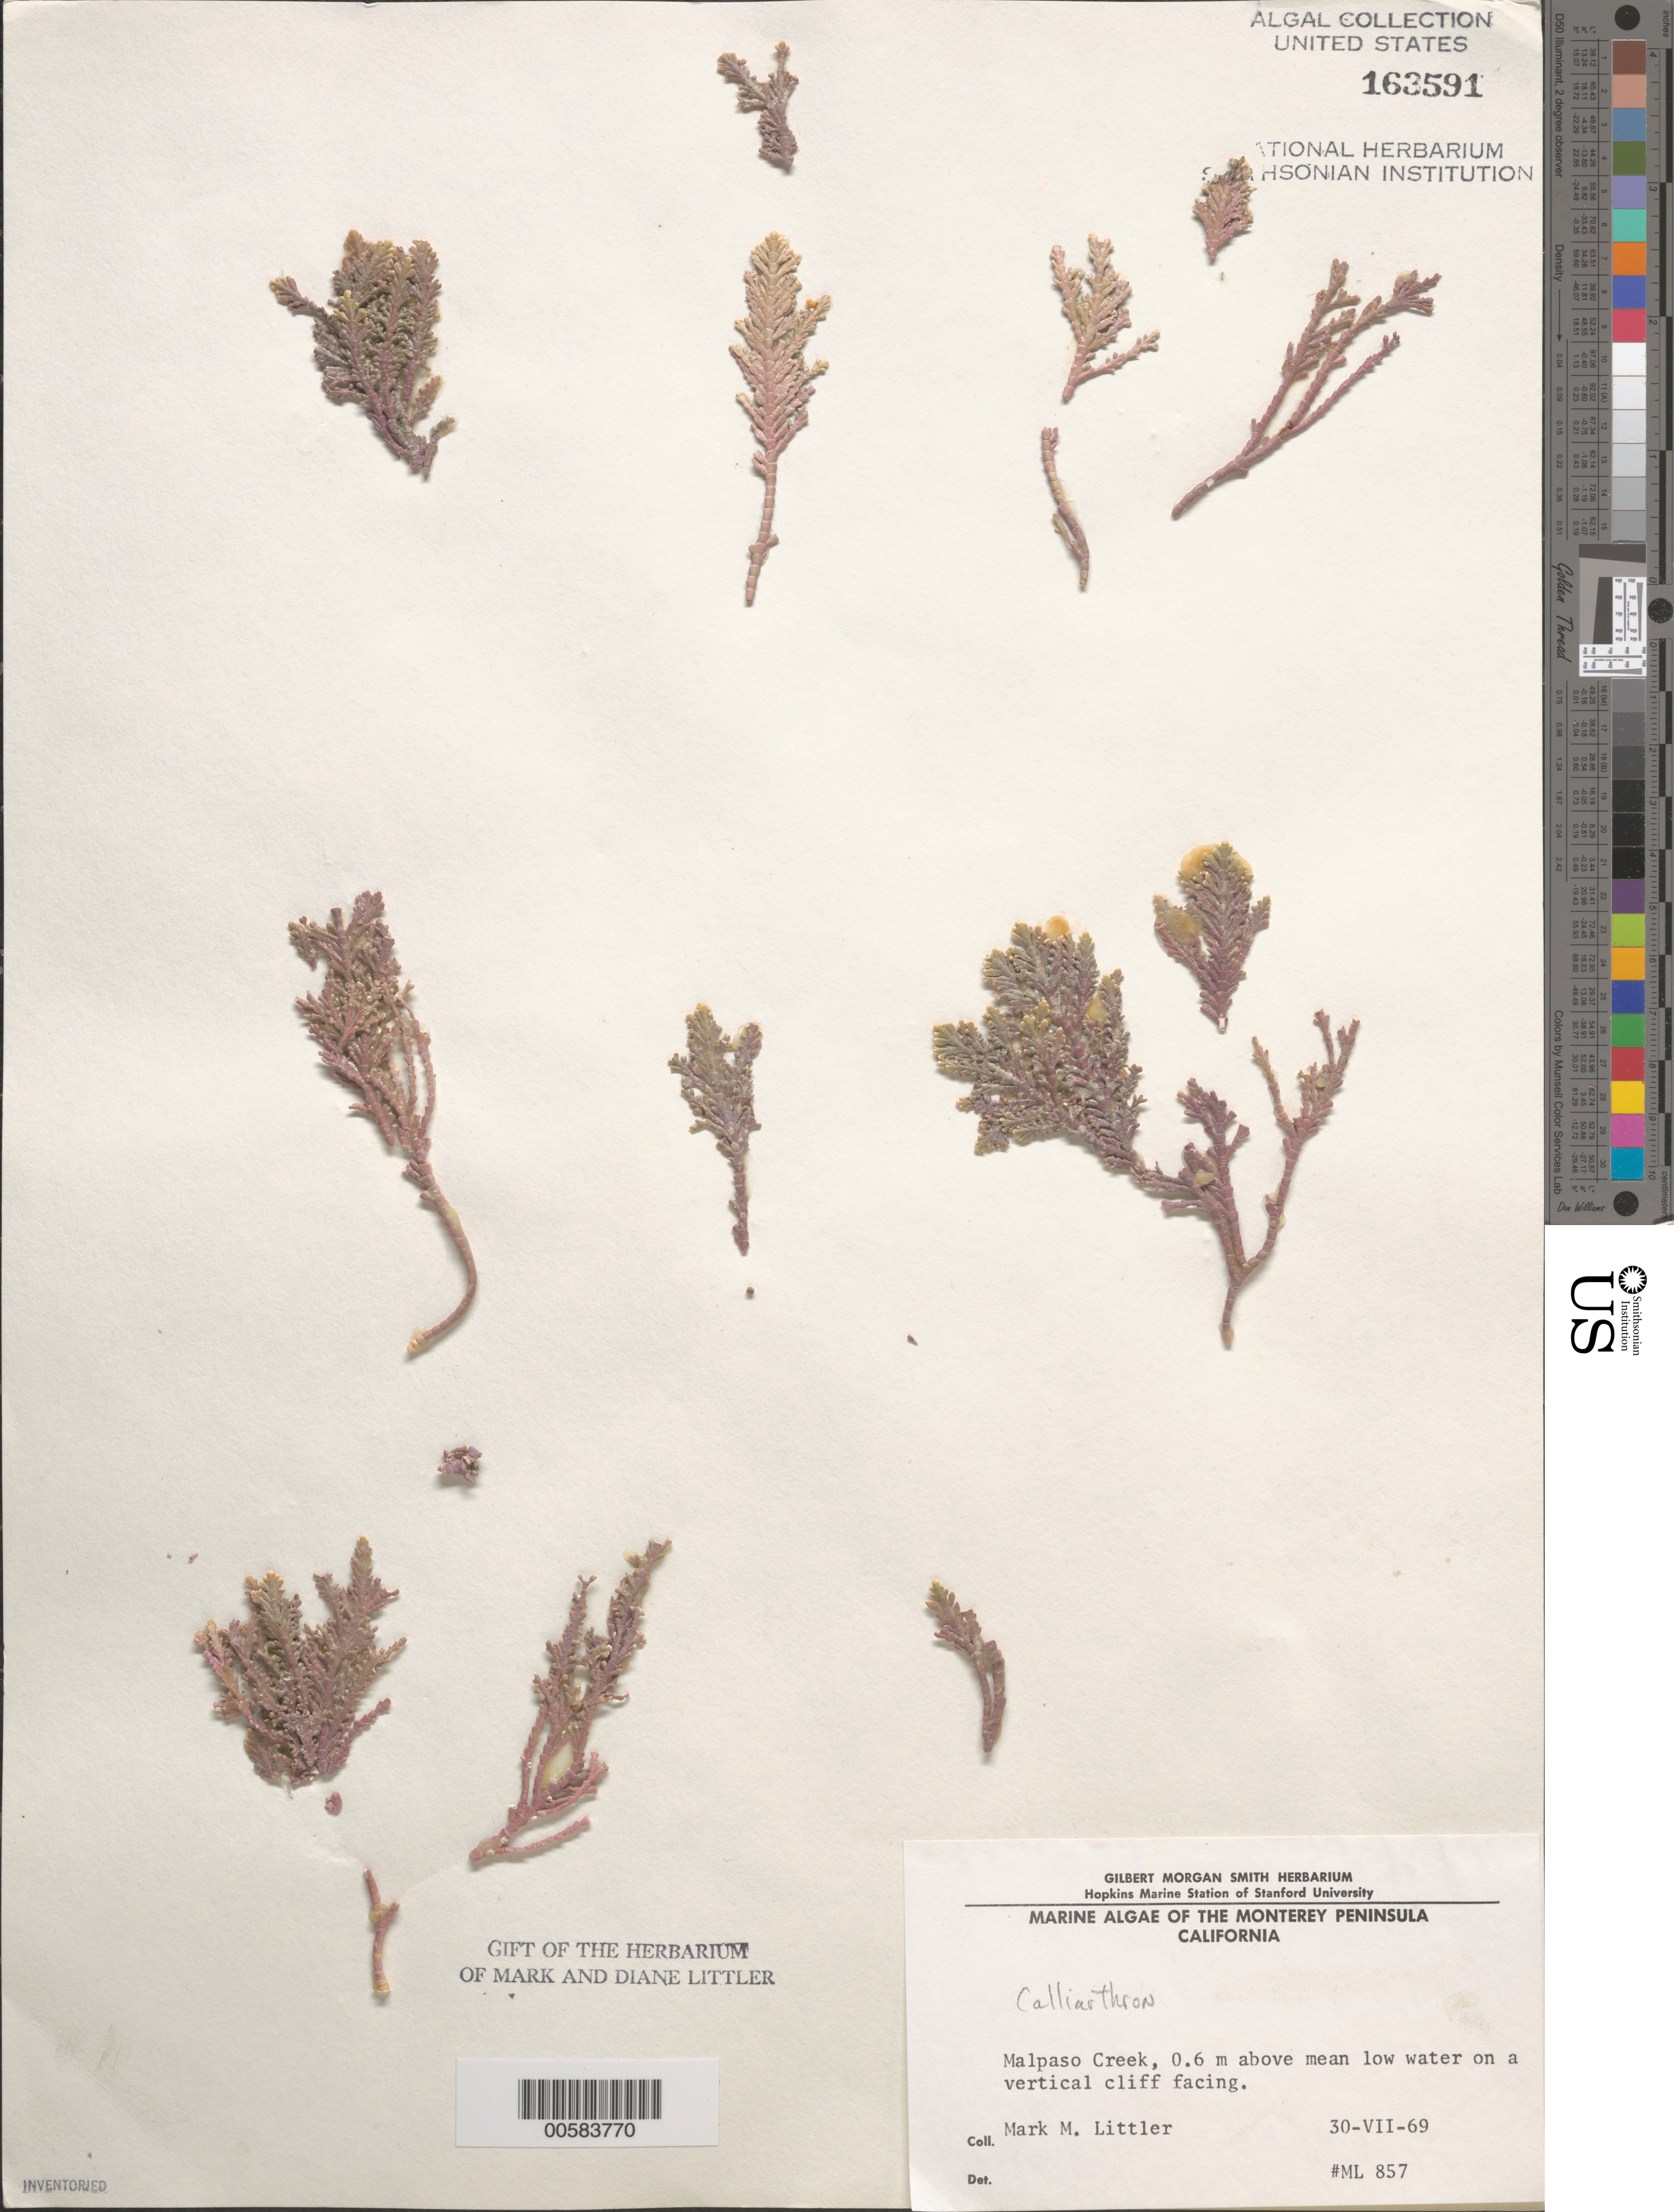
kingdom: Plantae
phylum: Rhodophyta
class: Florideophyceae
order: Corallinales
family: Corallinaceae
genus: Calliarthron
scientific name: Calliarthron sp.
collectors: M. M. Littler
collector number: ML 857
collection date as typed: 30 Jul 1969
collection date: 1969-07-30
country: United States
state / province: California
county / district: Monterey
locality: Malpaso Creek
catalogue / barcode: US 163591